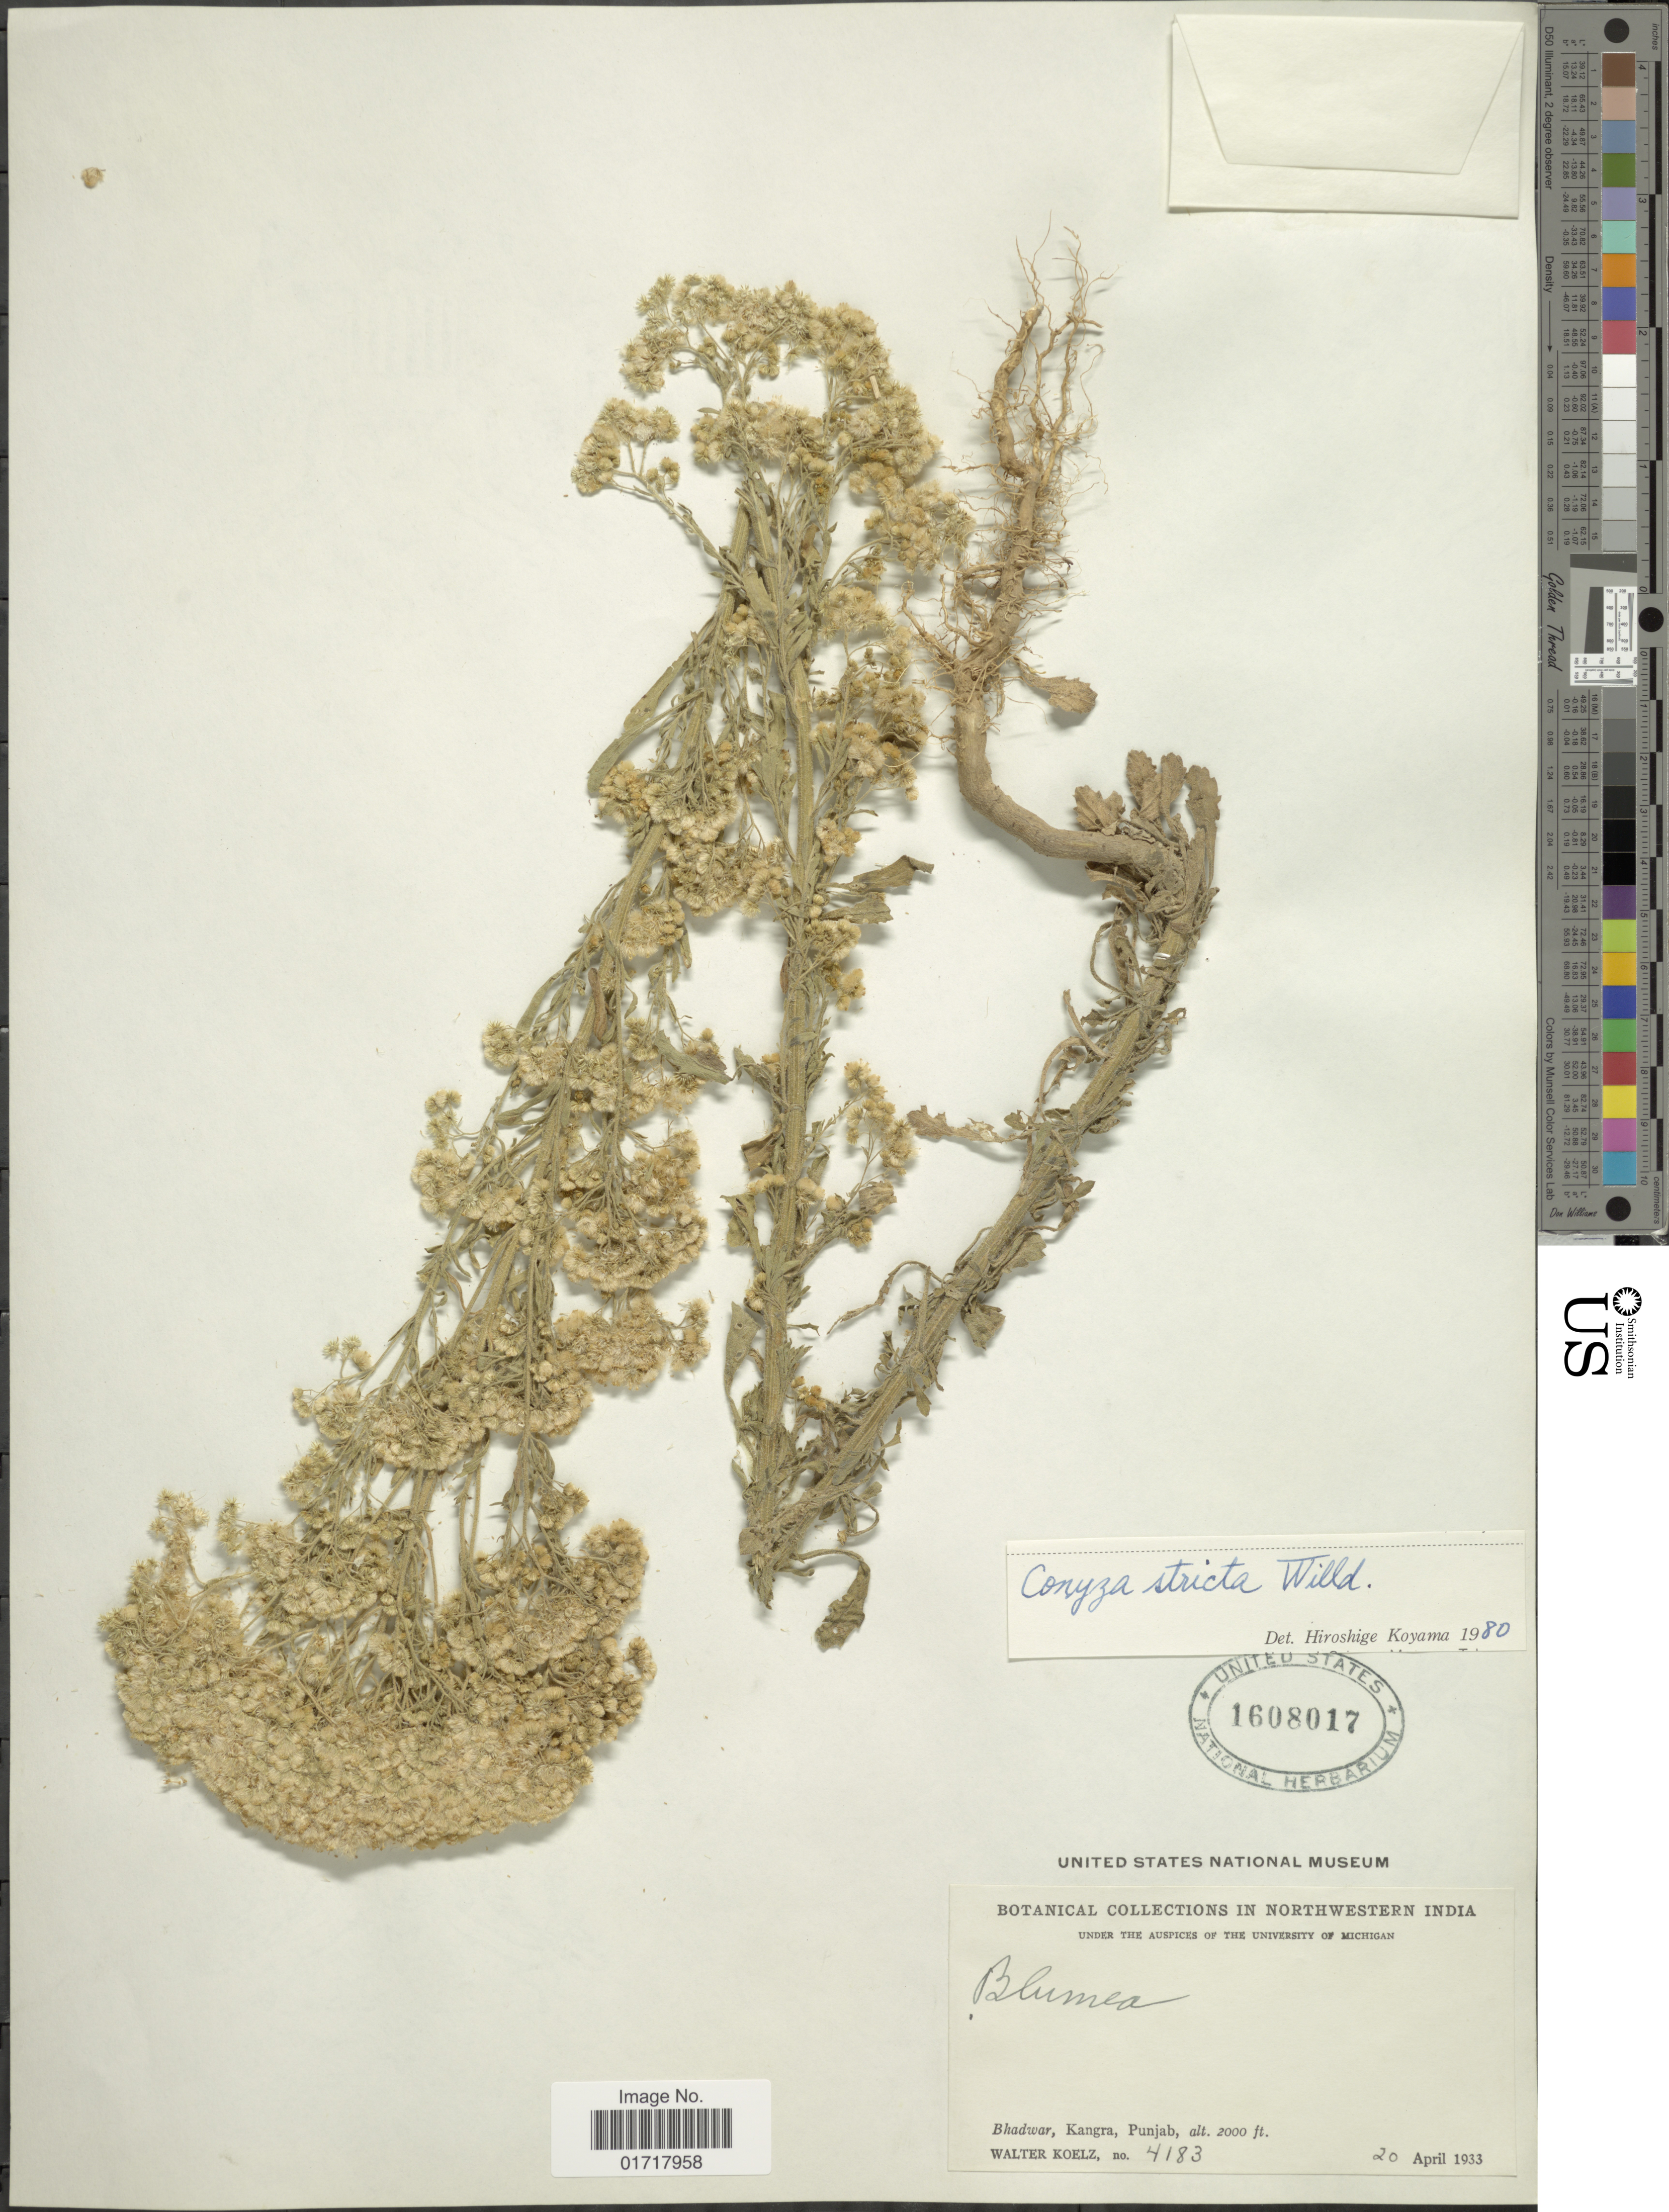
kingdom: Plantae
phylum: Tracheophyta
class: Magnoliopsida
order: Asterales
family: Asteraceae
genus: Conyza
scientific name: Conyza stricta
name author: (Chodat) Willd.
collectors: W. N. Koelz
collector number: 4183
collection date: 1933-04-20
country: India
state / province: Himachal Pradesh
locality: Northwestern India. Bhadwar, Kangra, Punjab.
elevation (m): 610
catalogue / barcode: US 1608017